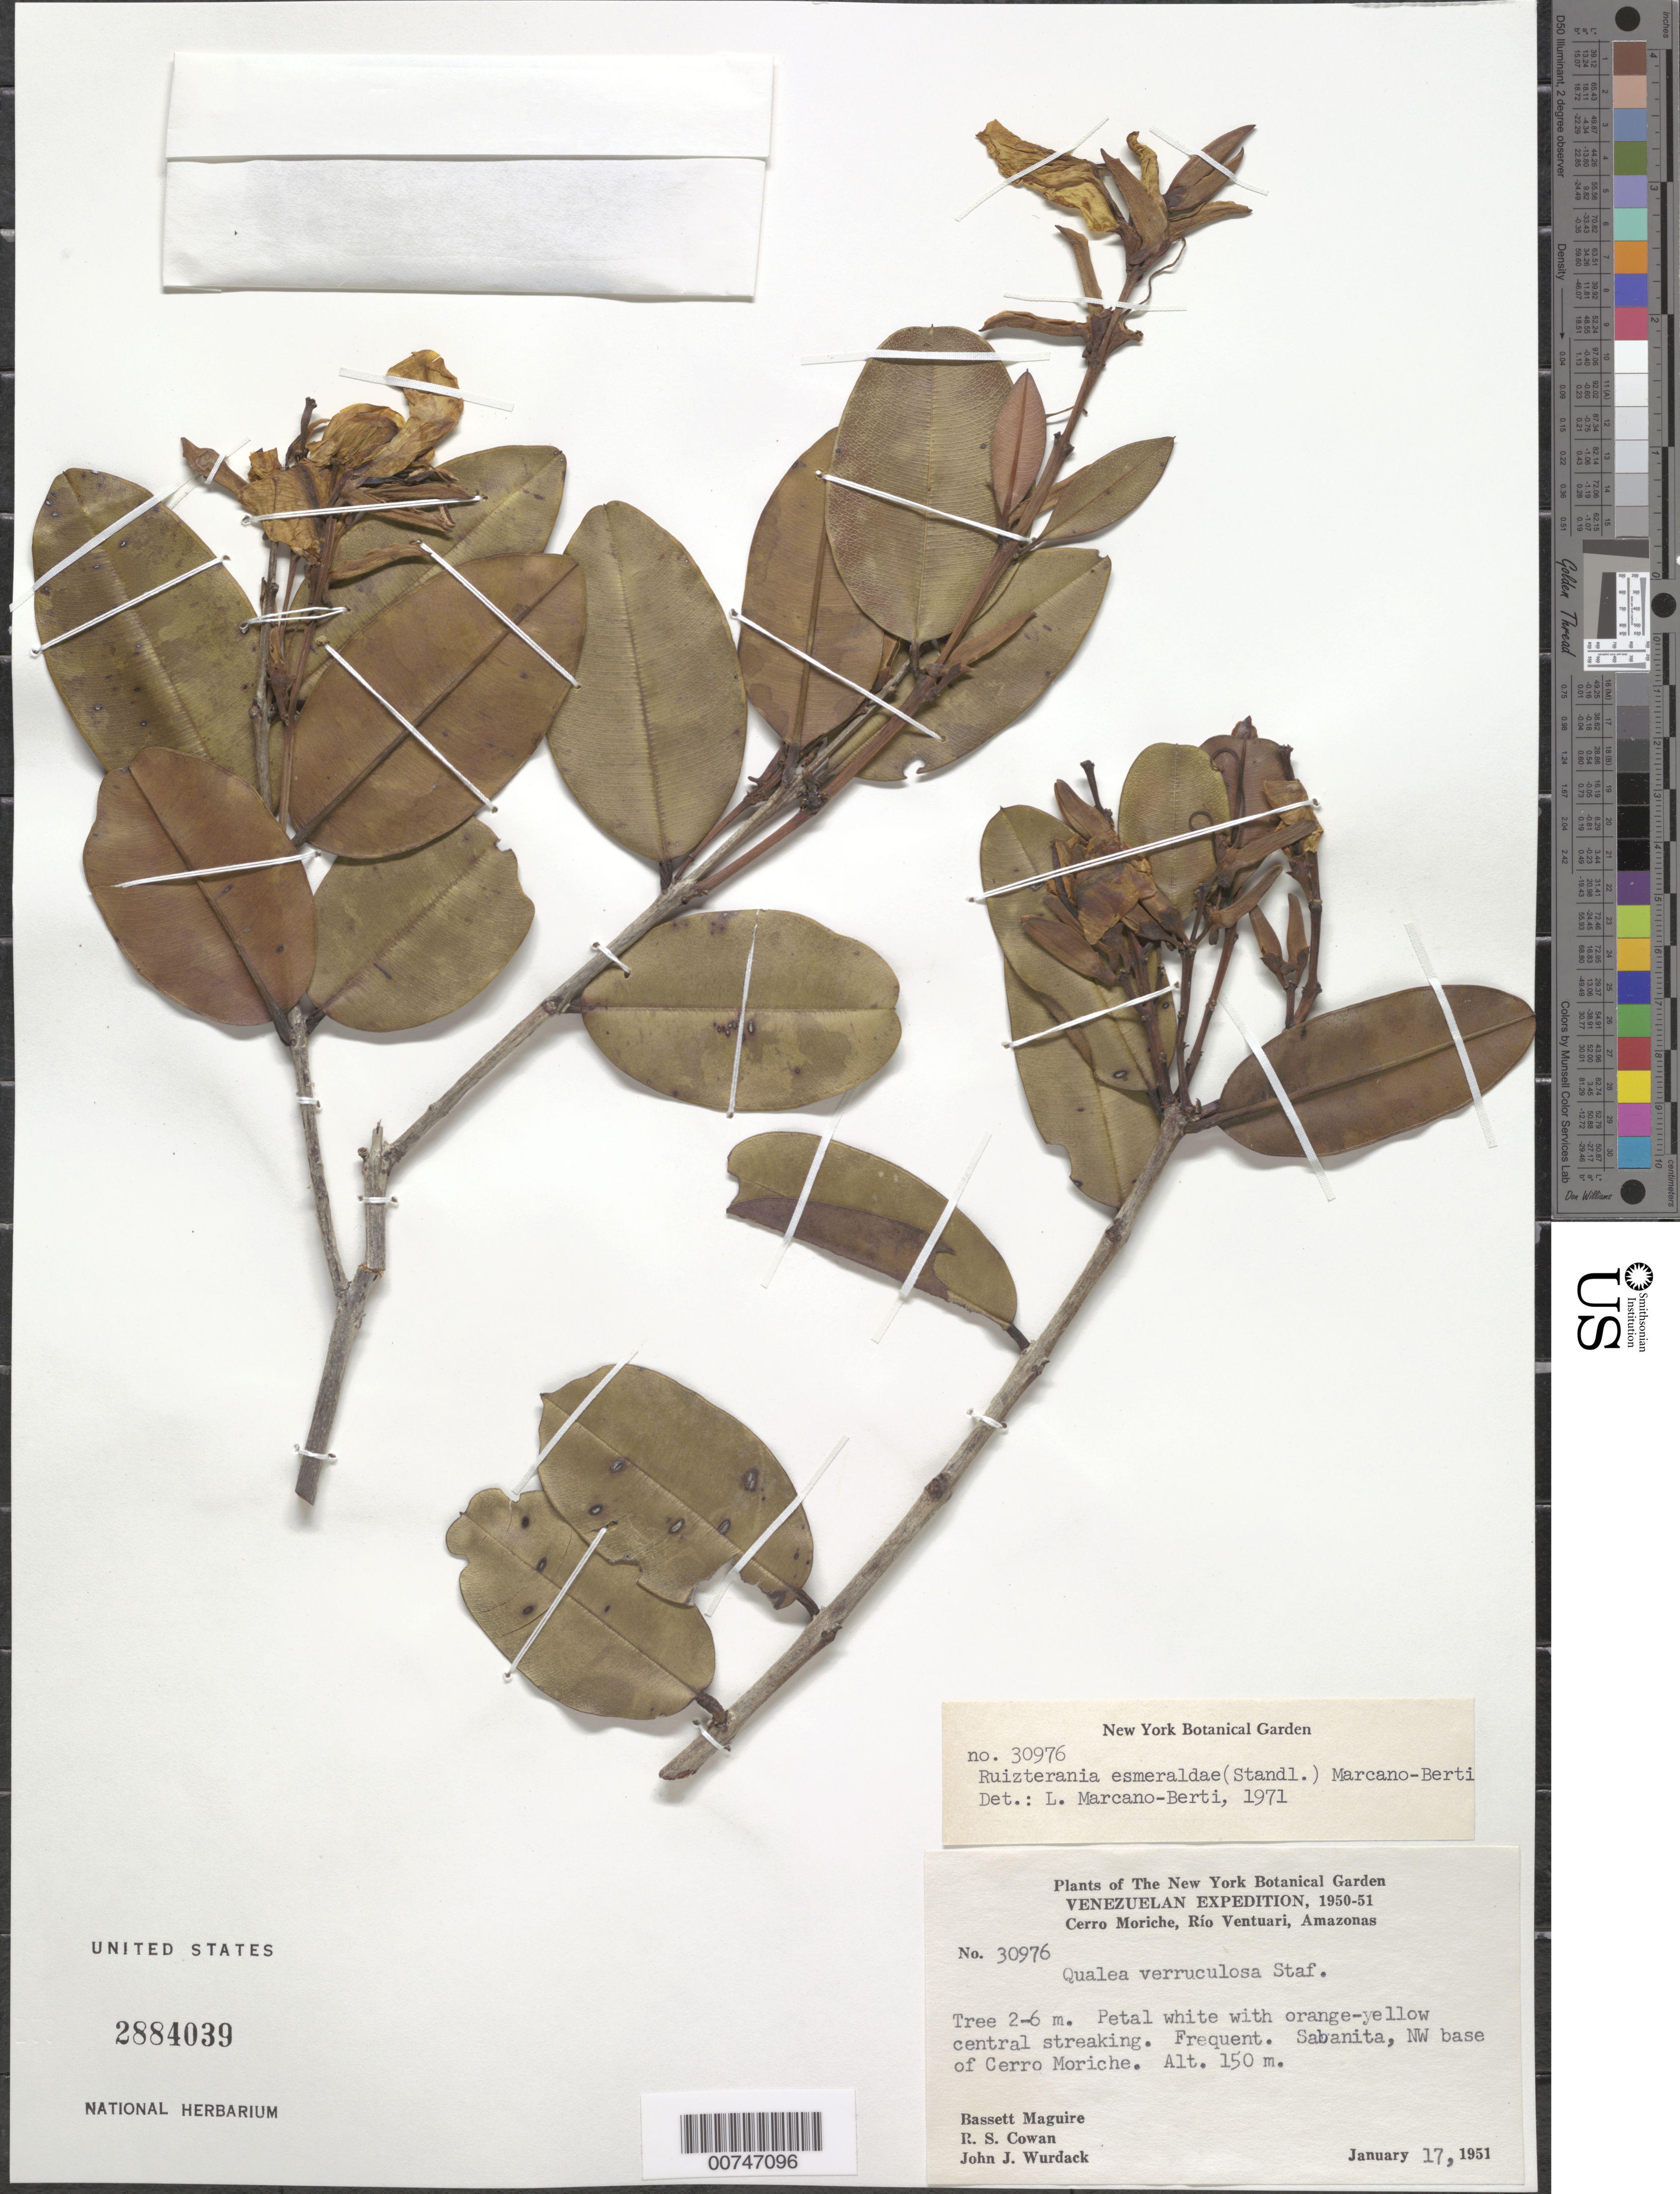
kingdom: Plantae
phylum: Tracheophyta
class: Magnoliopsida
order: Myrtales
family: Vochysiaceae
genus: Ruizterania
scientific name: Ruizterania esmeraldae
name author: (Standl.) Marc.-Berti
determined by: Marcano-Berti, L.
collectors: B. Maguire, R. S. Cowan & J. J. Wurdack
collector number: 30976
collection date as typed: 17-Jan-51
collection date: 1951-01-17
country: Venezuela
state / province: Amazonas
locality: Cerro Moriche, Río Ventuari, NW base of Cerro Moriche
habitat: Sabanita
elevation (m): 150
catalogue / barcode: US 2884039